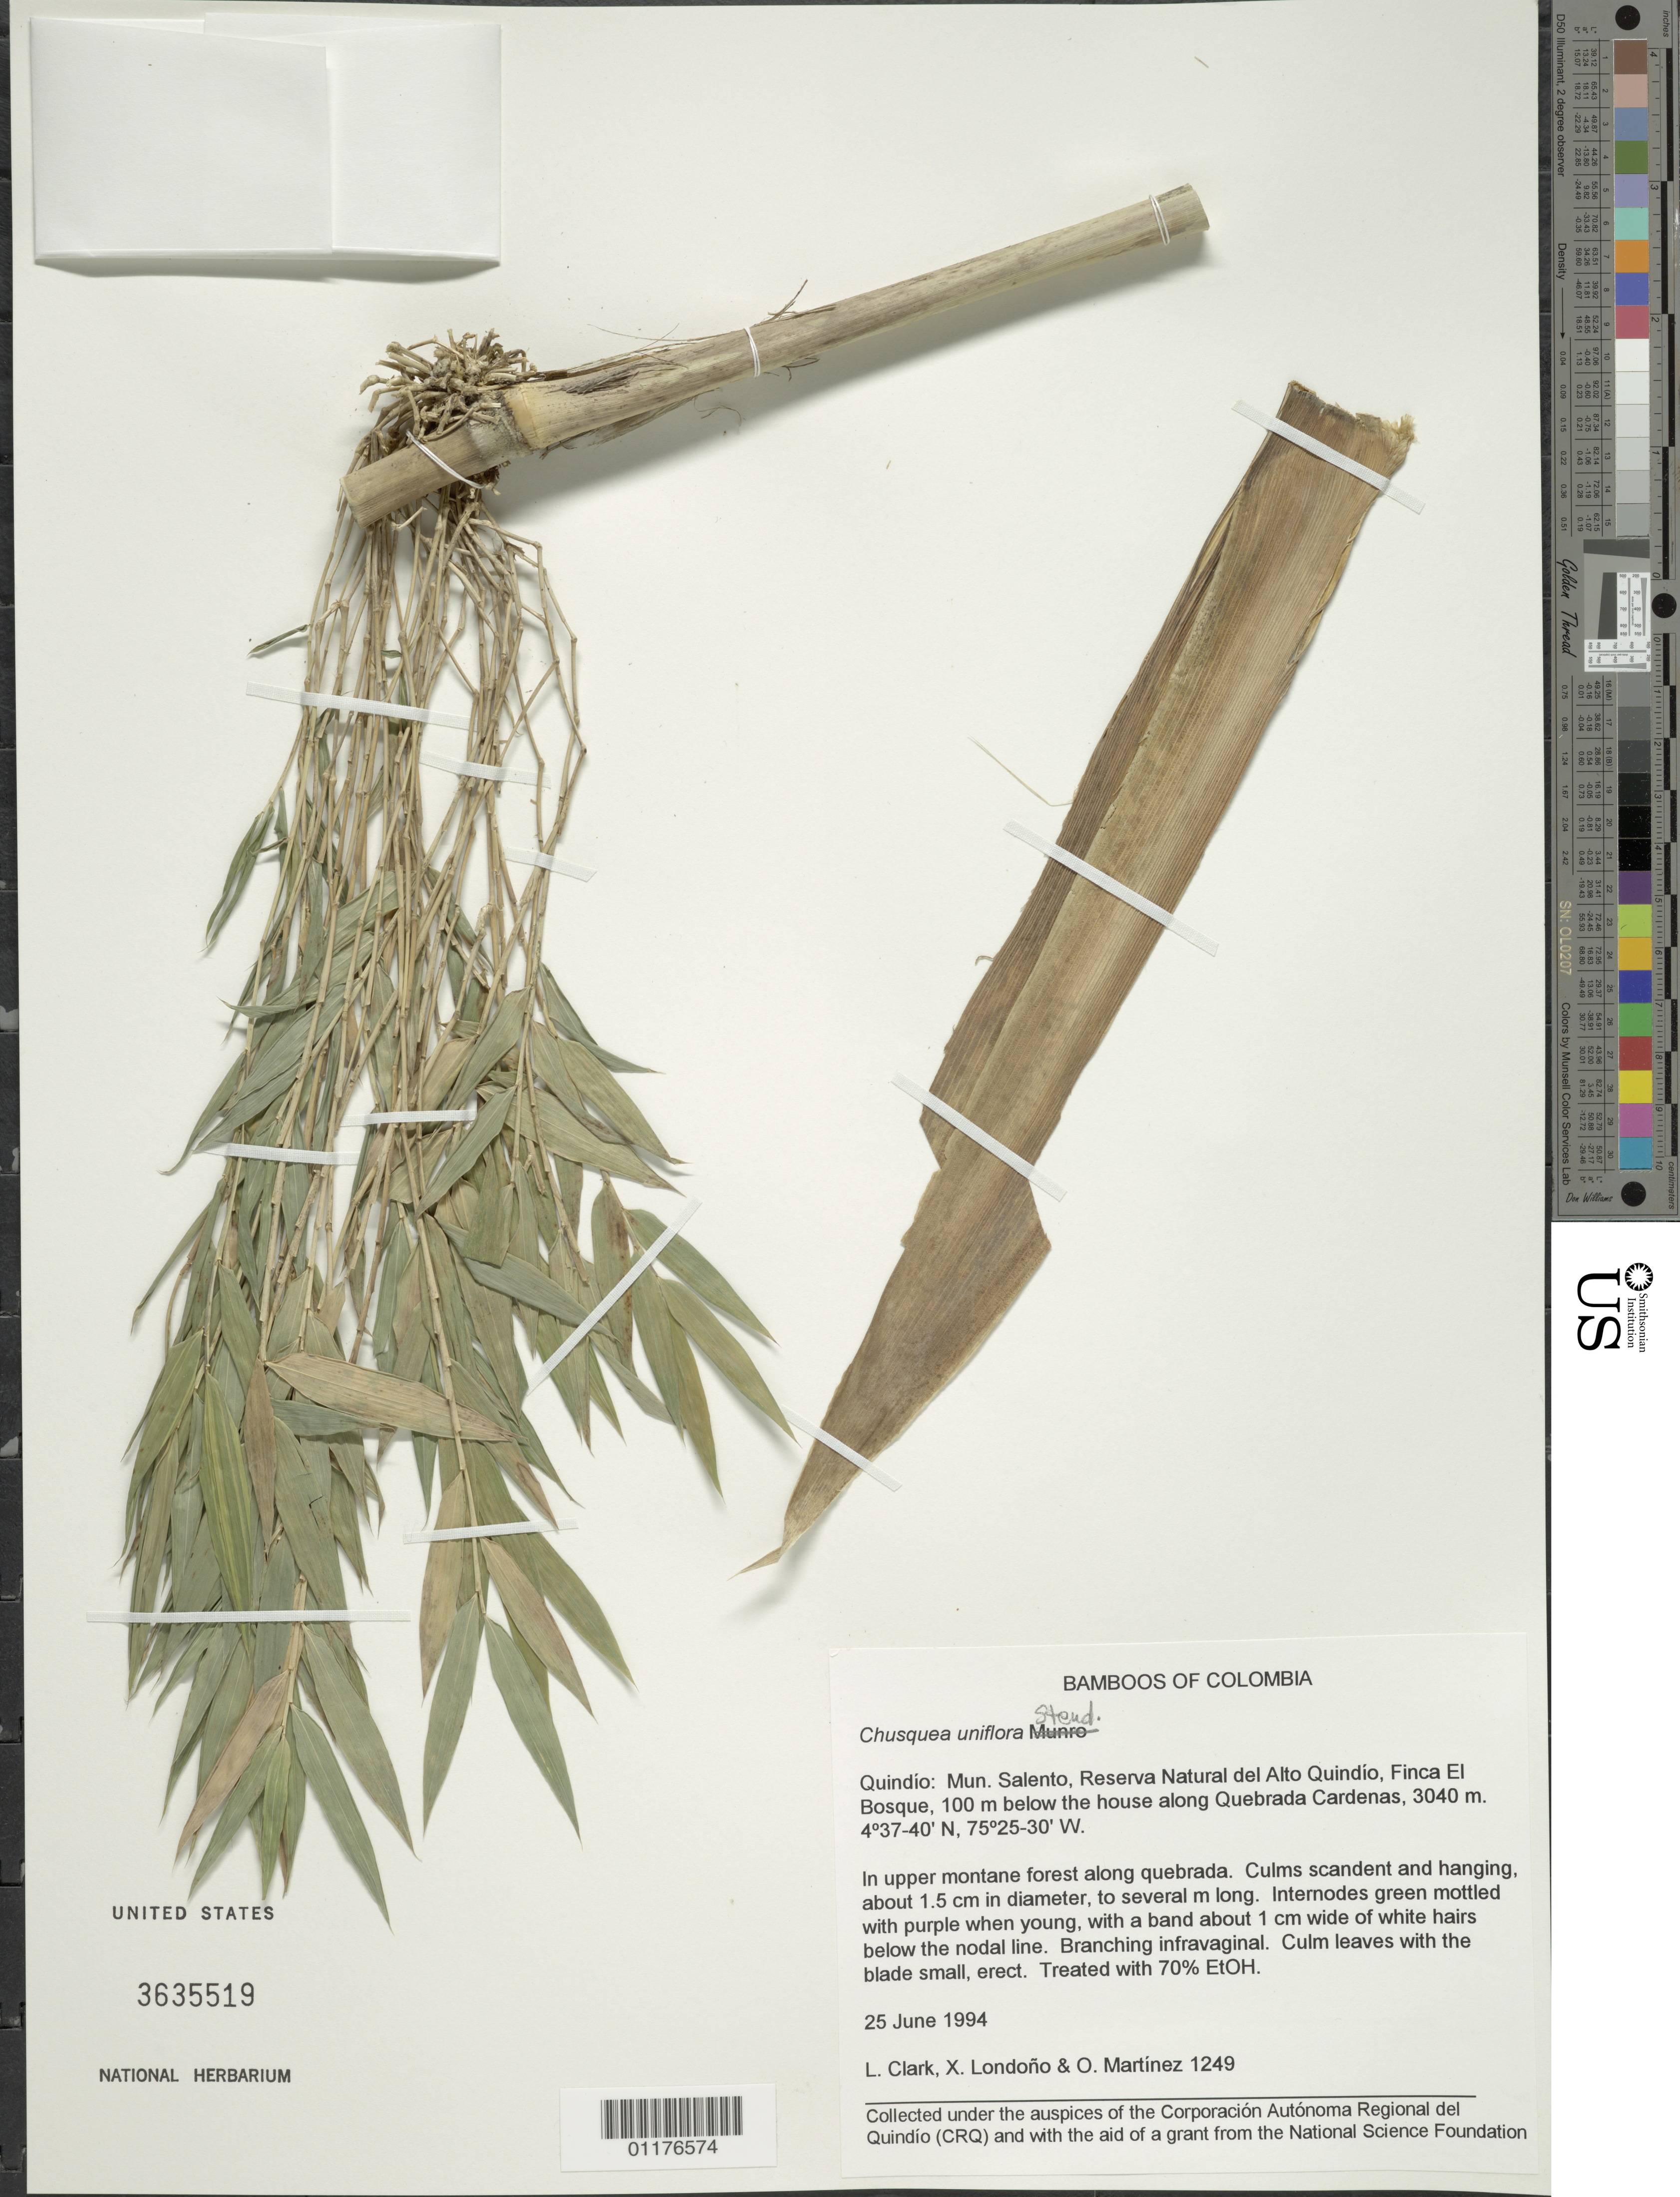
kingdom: Plantae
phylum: Tracheophyta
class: Liliopsida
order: Poales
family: Poaceae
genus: Chusquea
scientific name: Chusquea uniflora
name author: Steud.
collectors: L. G. Clark, X. Londoño & O. Martínez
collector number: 1249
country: Colombia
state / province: Quindío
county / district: Salento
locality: Reserva Natural del Alto Quindio, Finca El Bosque, below the house along Quebrada Cardenas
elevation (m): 3040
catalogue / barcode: US 3635519